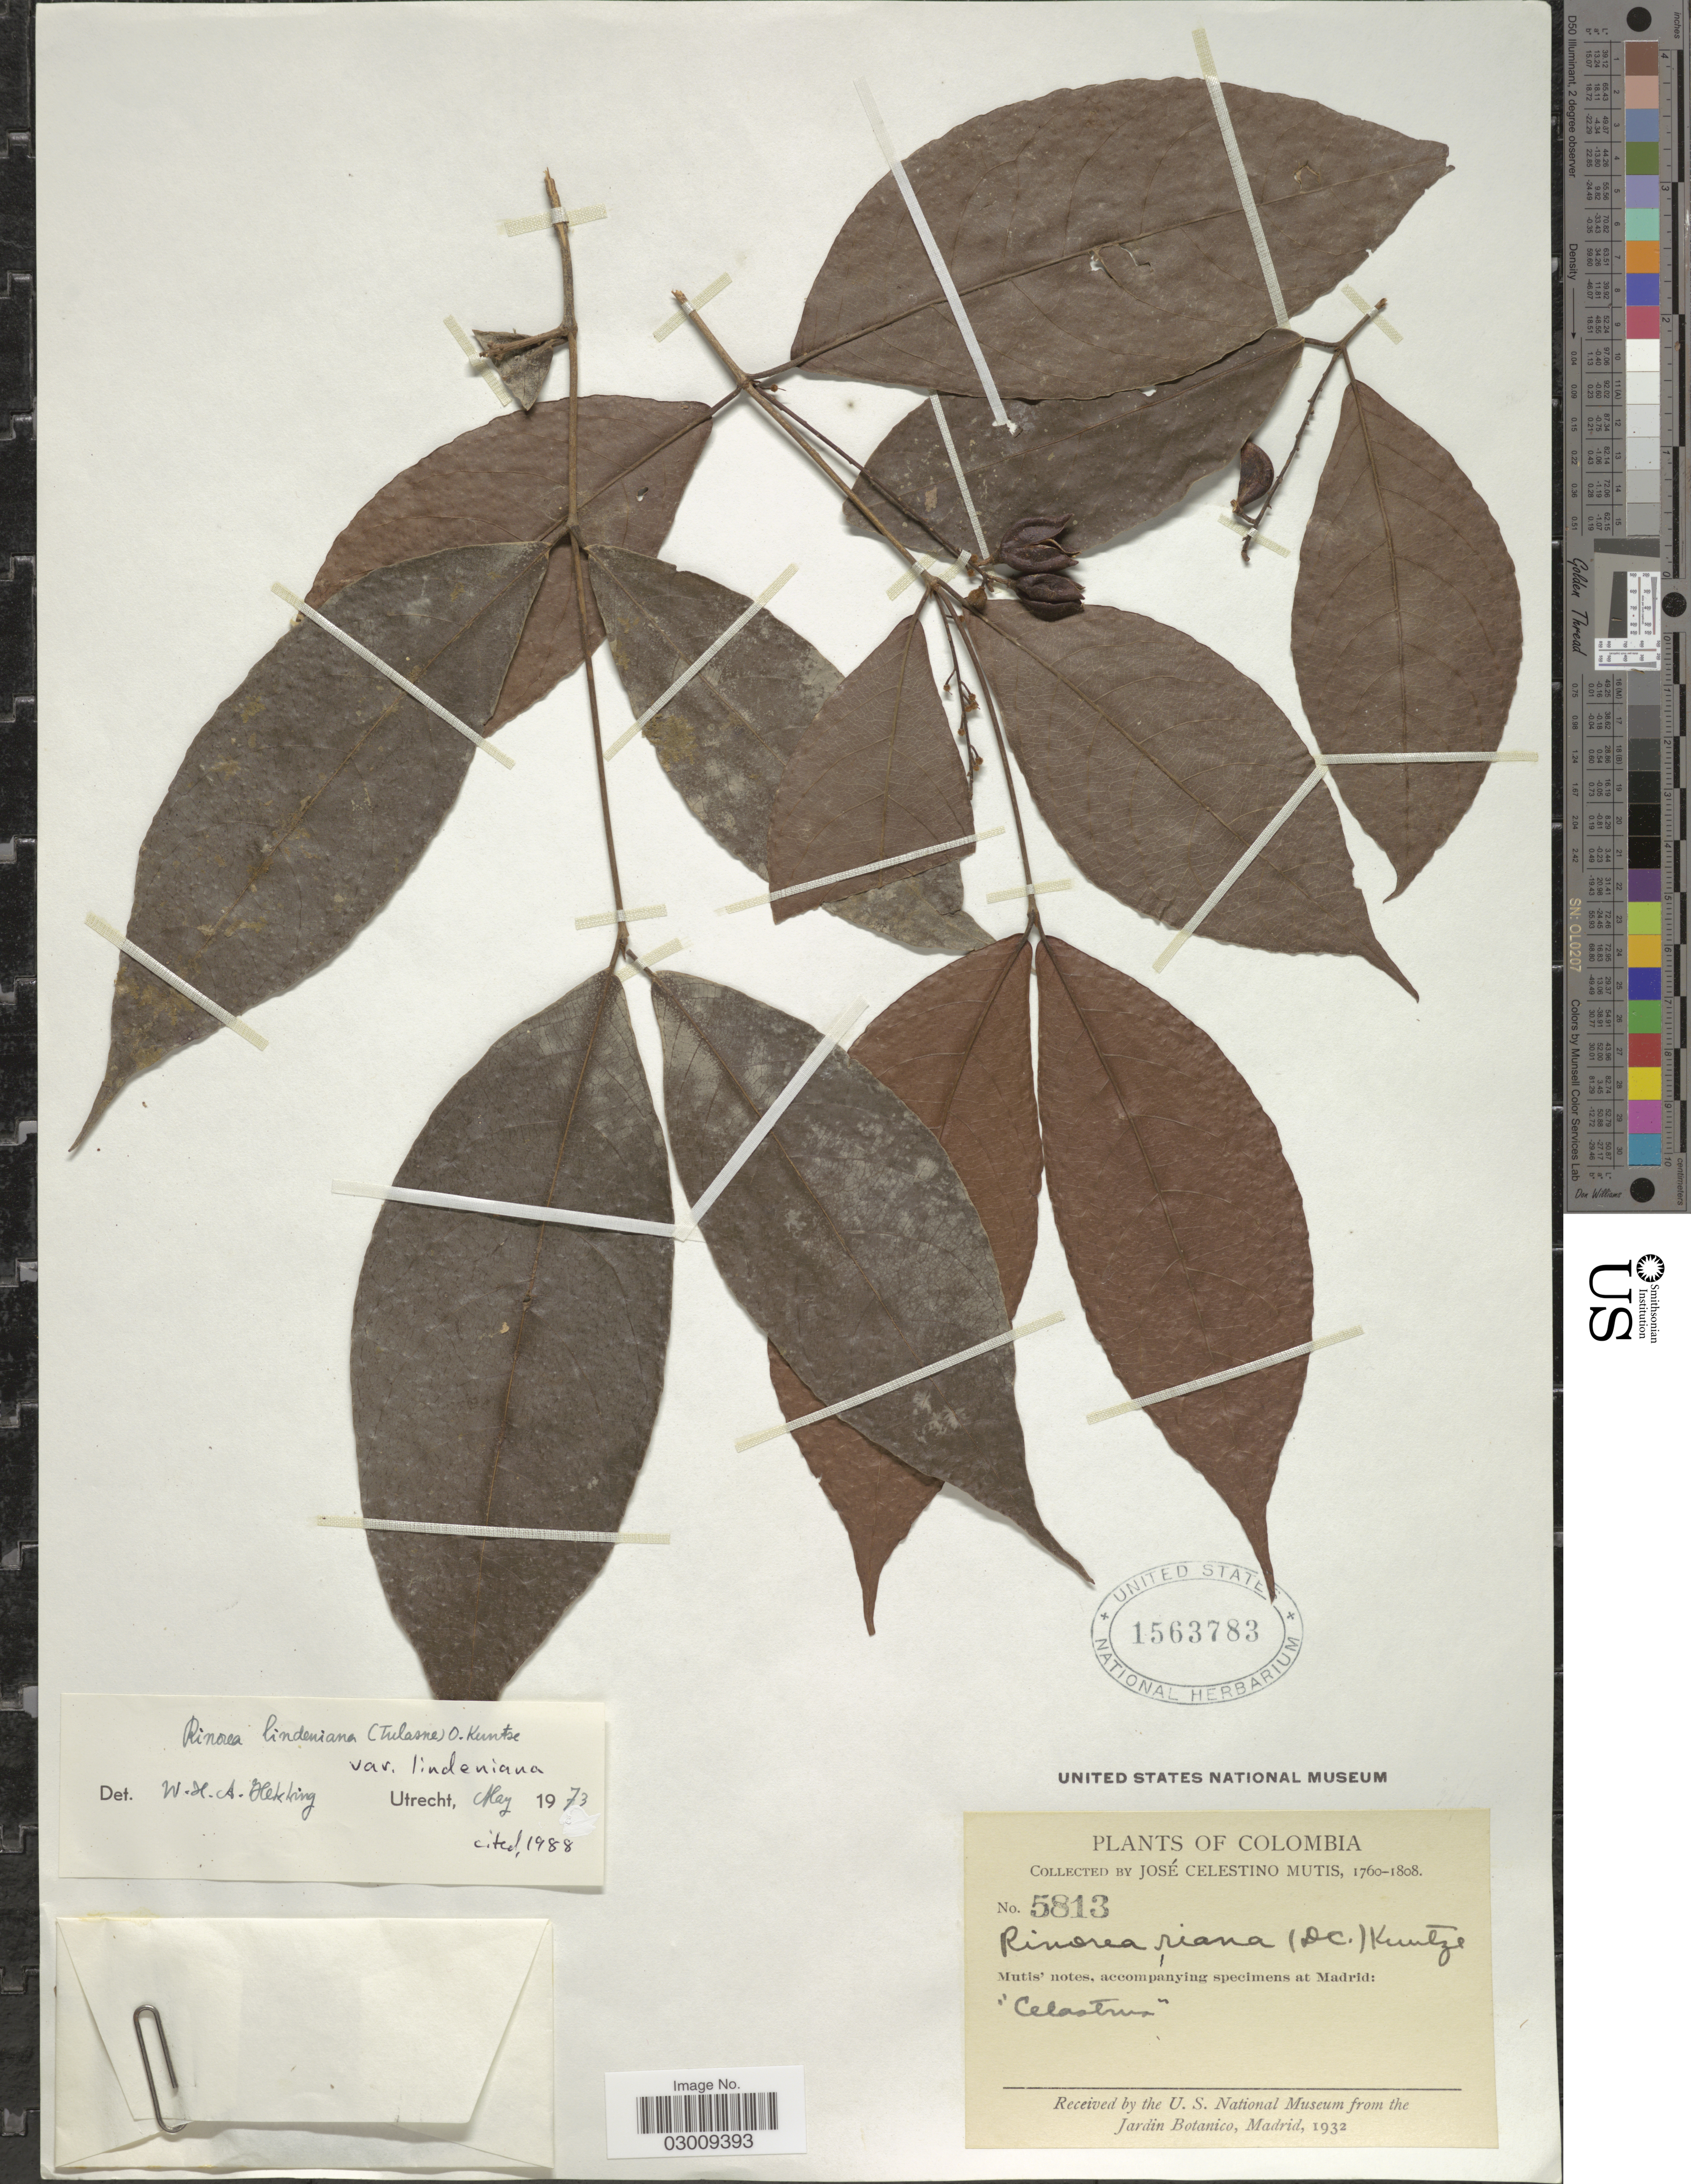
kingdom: Plantae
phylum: Tracheophyta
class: Magnoliopsida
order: Malpighiales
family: Violaceae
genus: Rinorea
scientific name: Rinorea lindeniana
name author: (Tul.) Kuntze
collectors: J. C. B. Mutis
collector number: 5813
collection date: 1760/1808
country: Colombia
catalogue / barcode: US 1563783